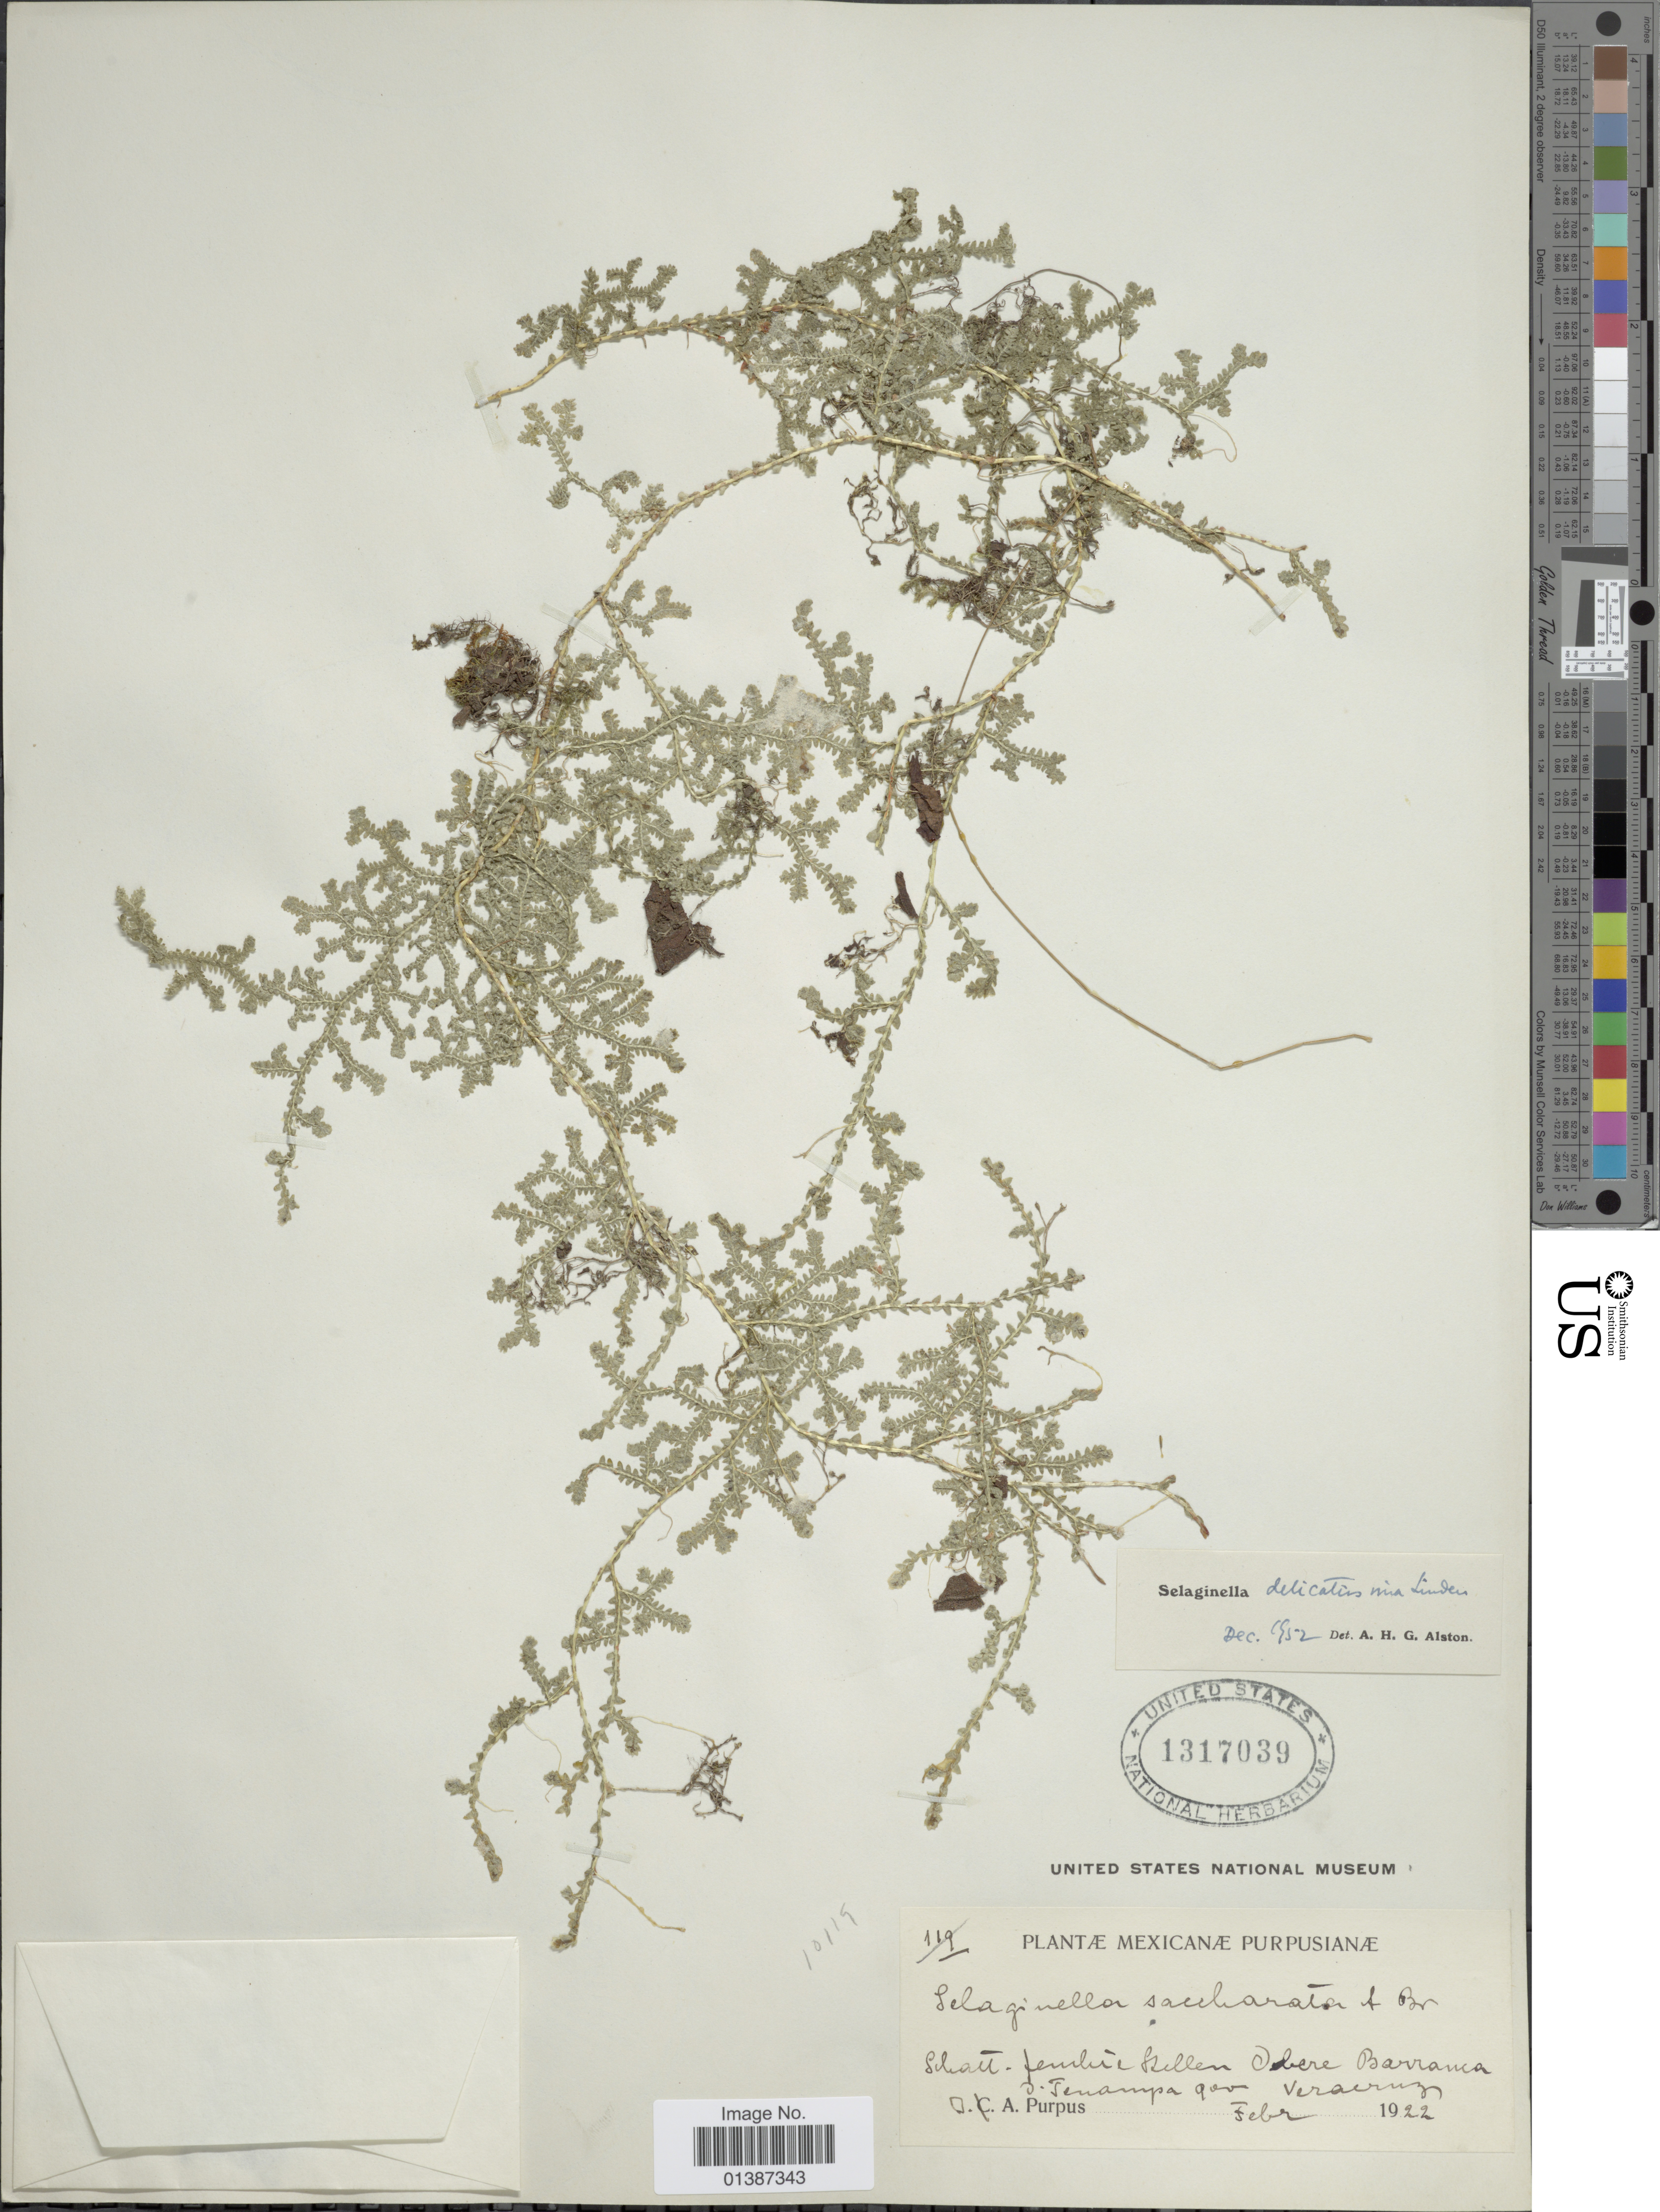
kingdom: Plantae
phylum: Tracheophyta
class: Lycopodiopsida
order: Selaginellales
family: Selaginellaceae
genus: Selaginella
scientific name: Selaginella delicatissima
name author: Linden ex A. Braun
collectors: J. A. Purpus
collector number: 10119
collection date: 1922-02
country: Mexico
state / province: Veracruz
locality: Veracruz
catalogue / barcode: US 1317039